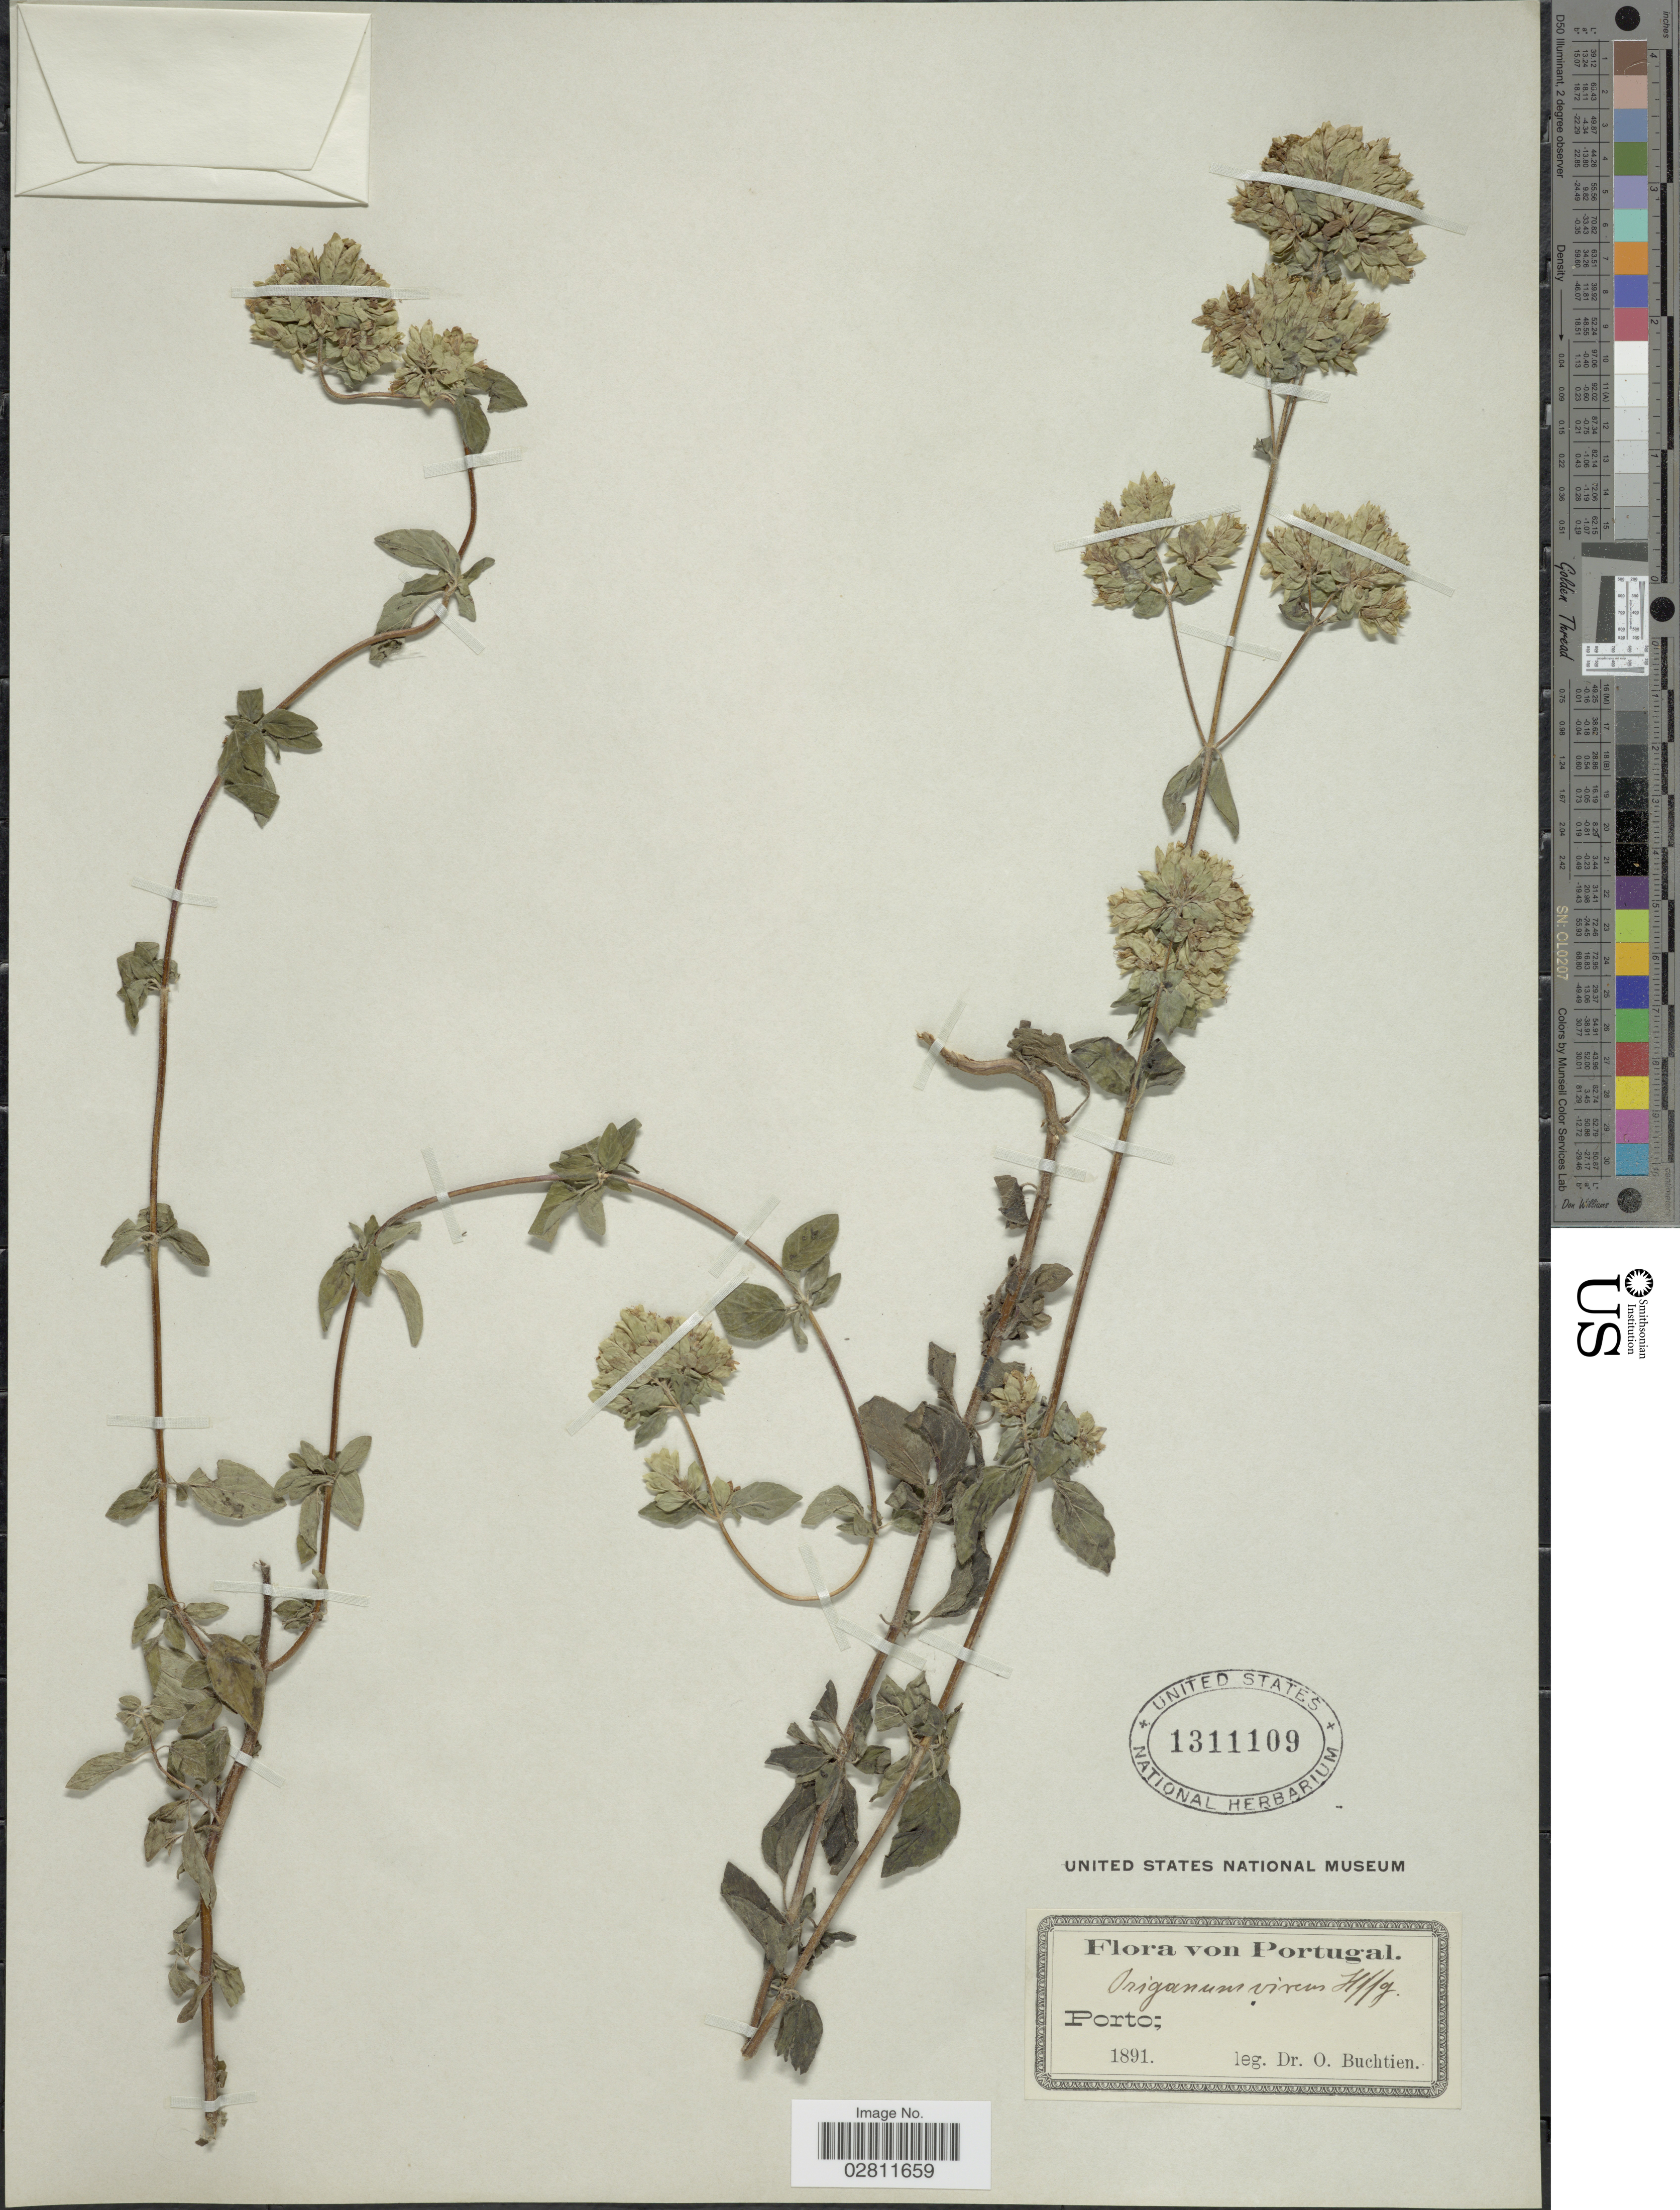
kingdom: Plantae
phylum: Tracheophyta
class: Magnoliopsida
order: Lamiales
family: Lamiaceae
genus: Origanum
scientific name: Origanum vulgare subsp. virens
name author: (Hoffmanns. & Link) Ietsw.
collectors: O. Buchtien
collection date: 1891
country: Portugal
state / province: Porto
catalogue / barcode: US 1311109